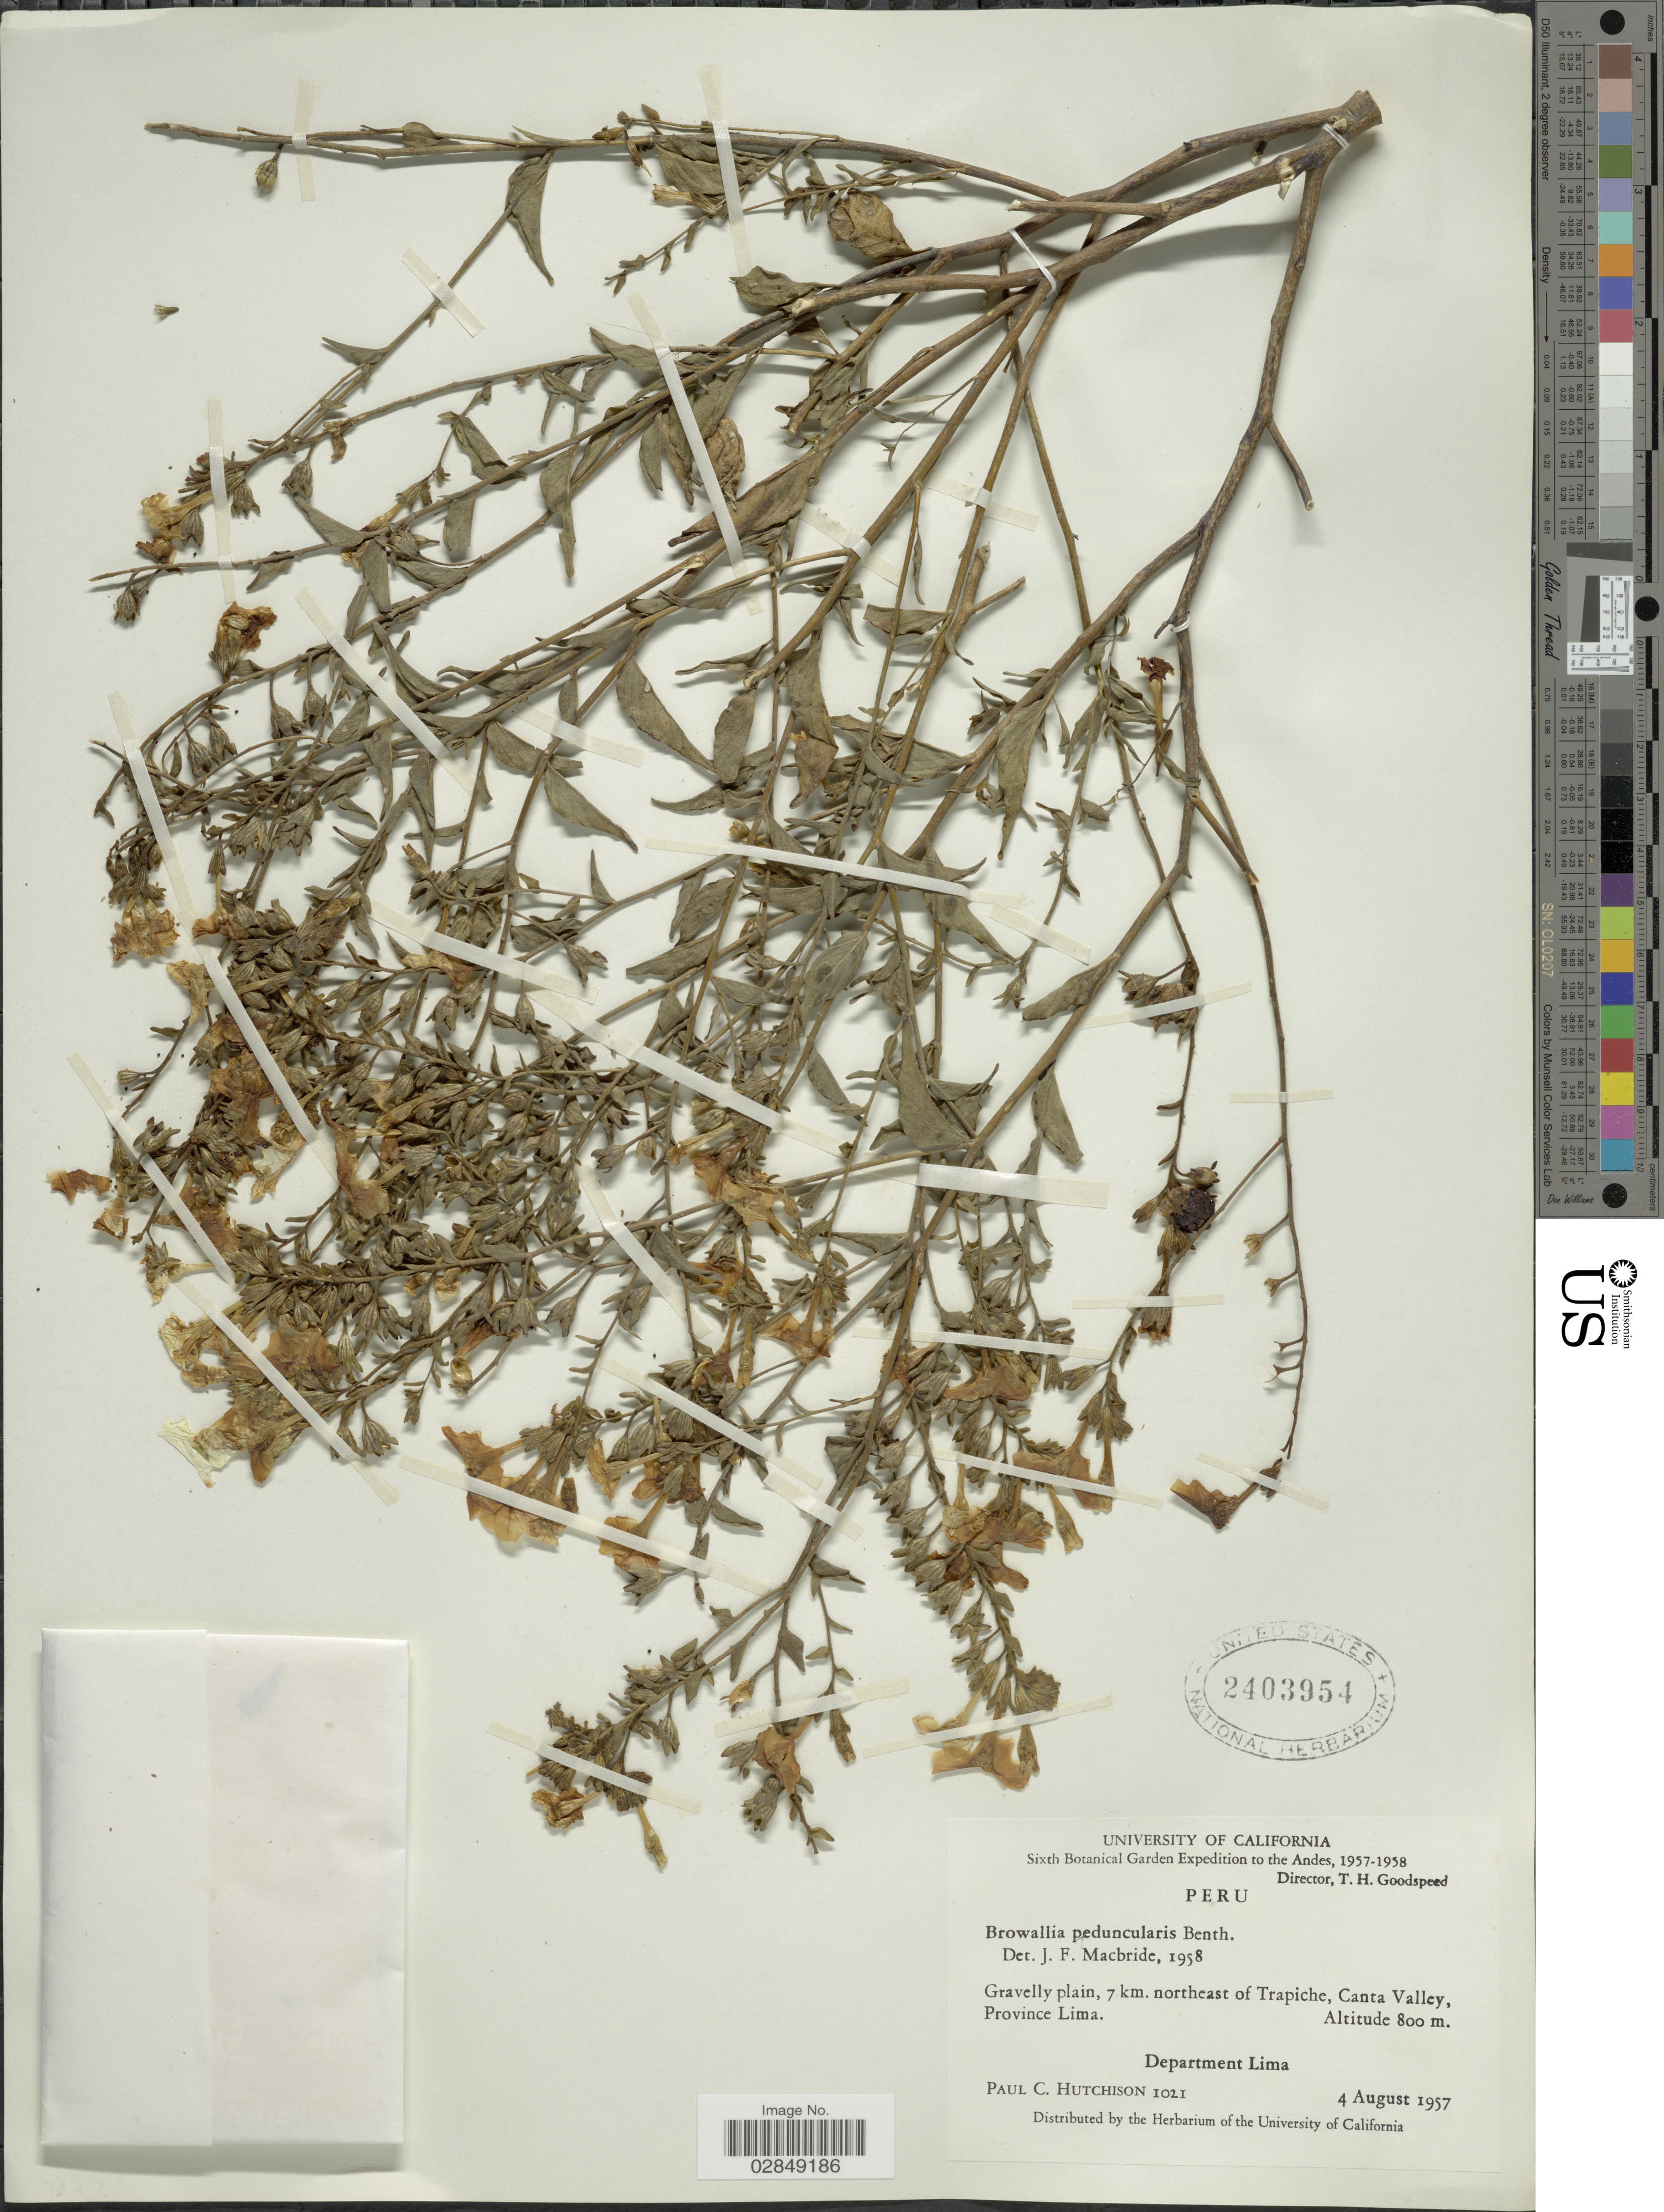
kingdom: Plantae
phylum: Tracheophyta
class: Magnoliopsida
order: Solanales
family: Solanaceae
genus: Browallia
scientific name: Browallia americana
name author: L.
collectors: P. C. Hutchison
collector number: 1021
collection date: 1957-08-04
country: Peru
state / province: Lima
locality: Gravelly plain, 7 km. northeast of Trapiche, Canta Valley. Department Lima.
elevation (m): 800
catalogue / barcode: US 2403954